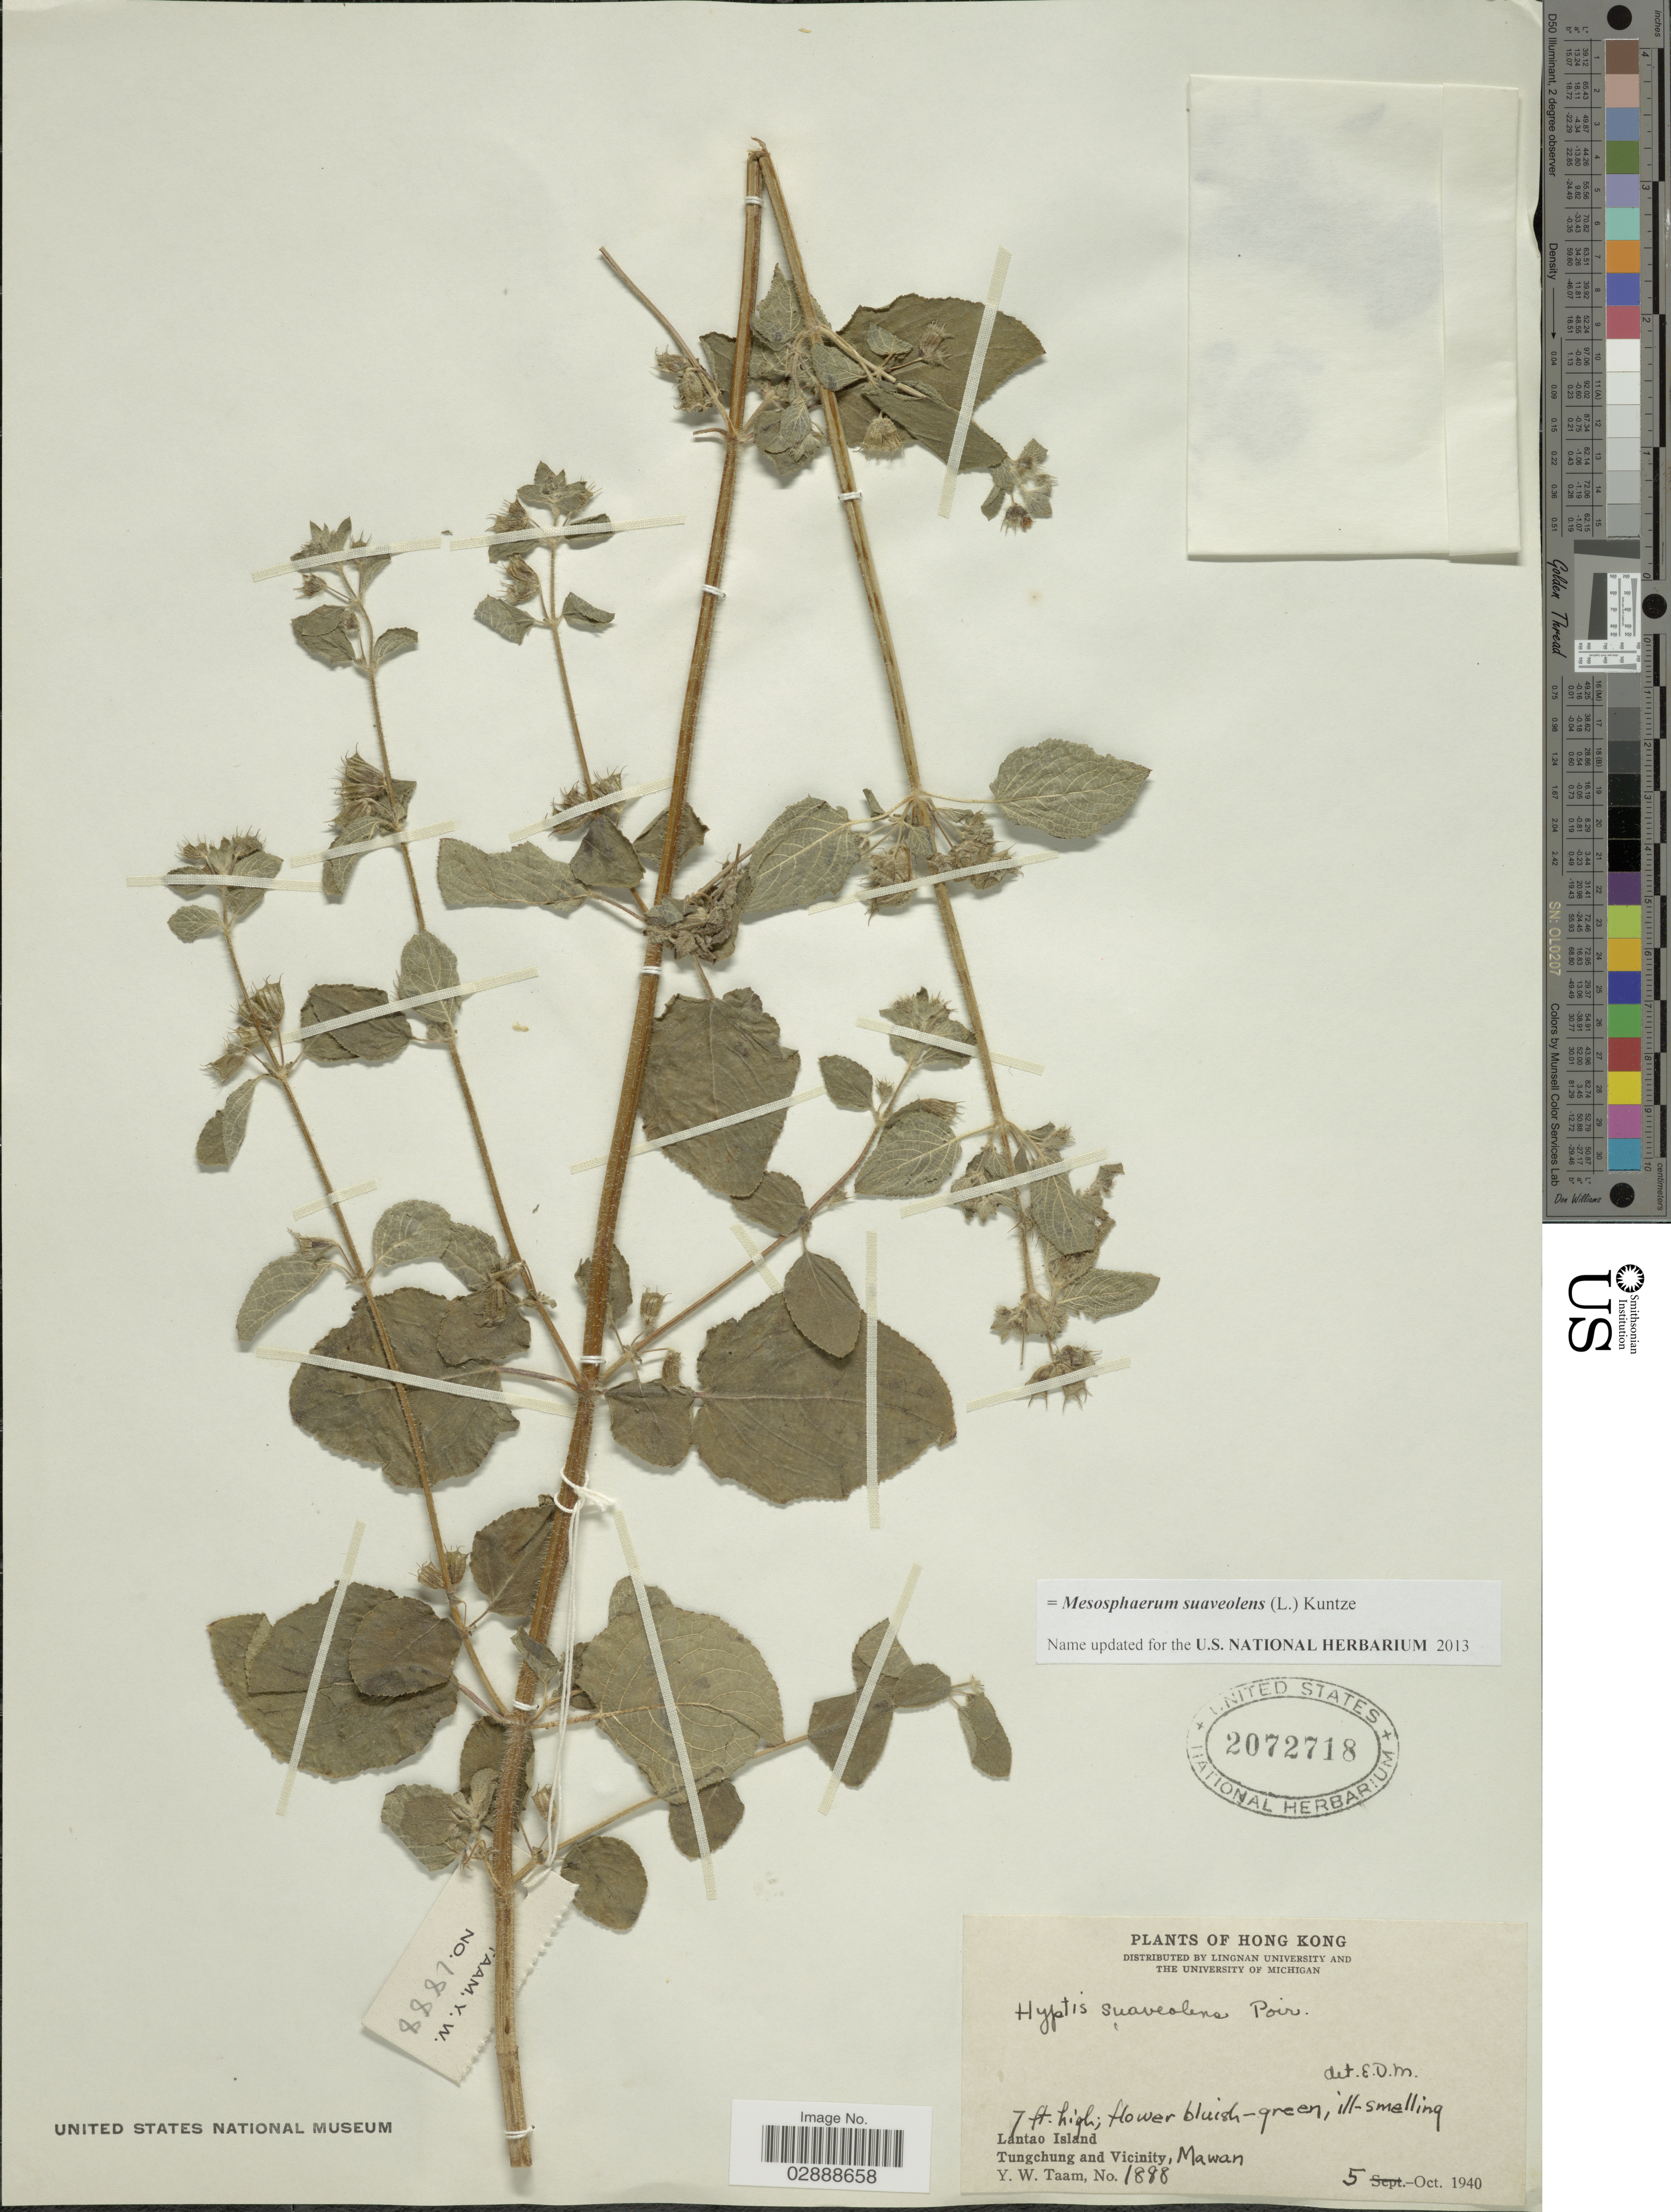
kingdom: Plantae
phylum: Tracheophyta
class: Magnoliopsida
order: Lamiales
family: Lamiaceae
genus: Mesosphaerum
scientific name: Mesosphaerum suaveolens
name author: (L.) Kuntze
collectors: Y. W. Taam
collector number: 1888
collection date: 1940-10-05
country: China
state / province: Hong Kong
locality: Lantao Island, Tungchung and Vicinity, Mawan.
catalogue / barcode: US 2072718